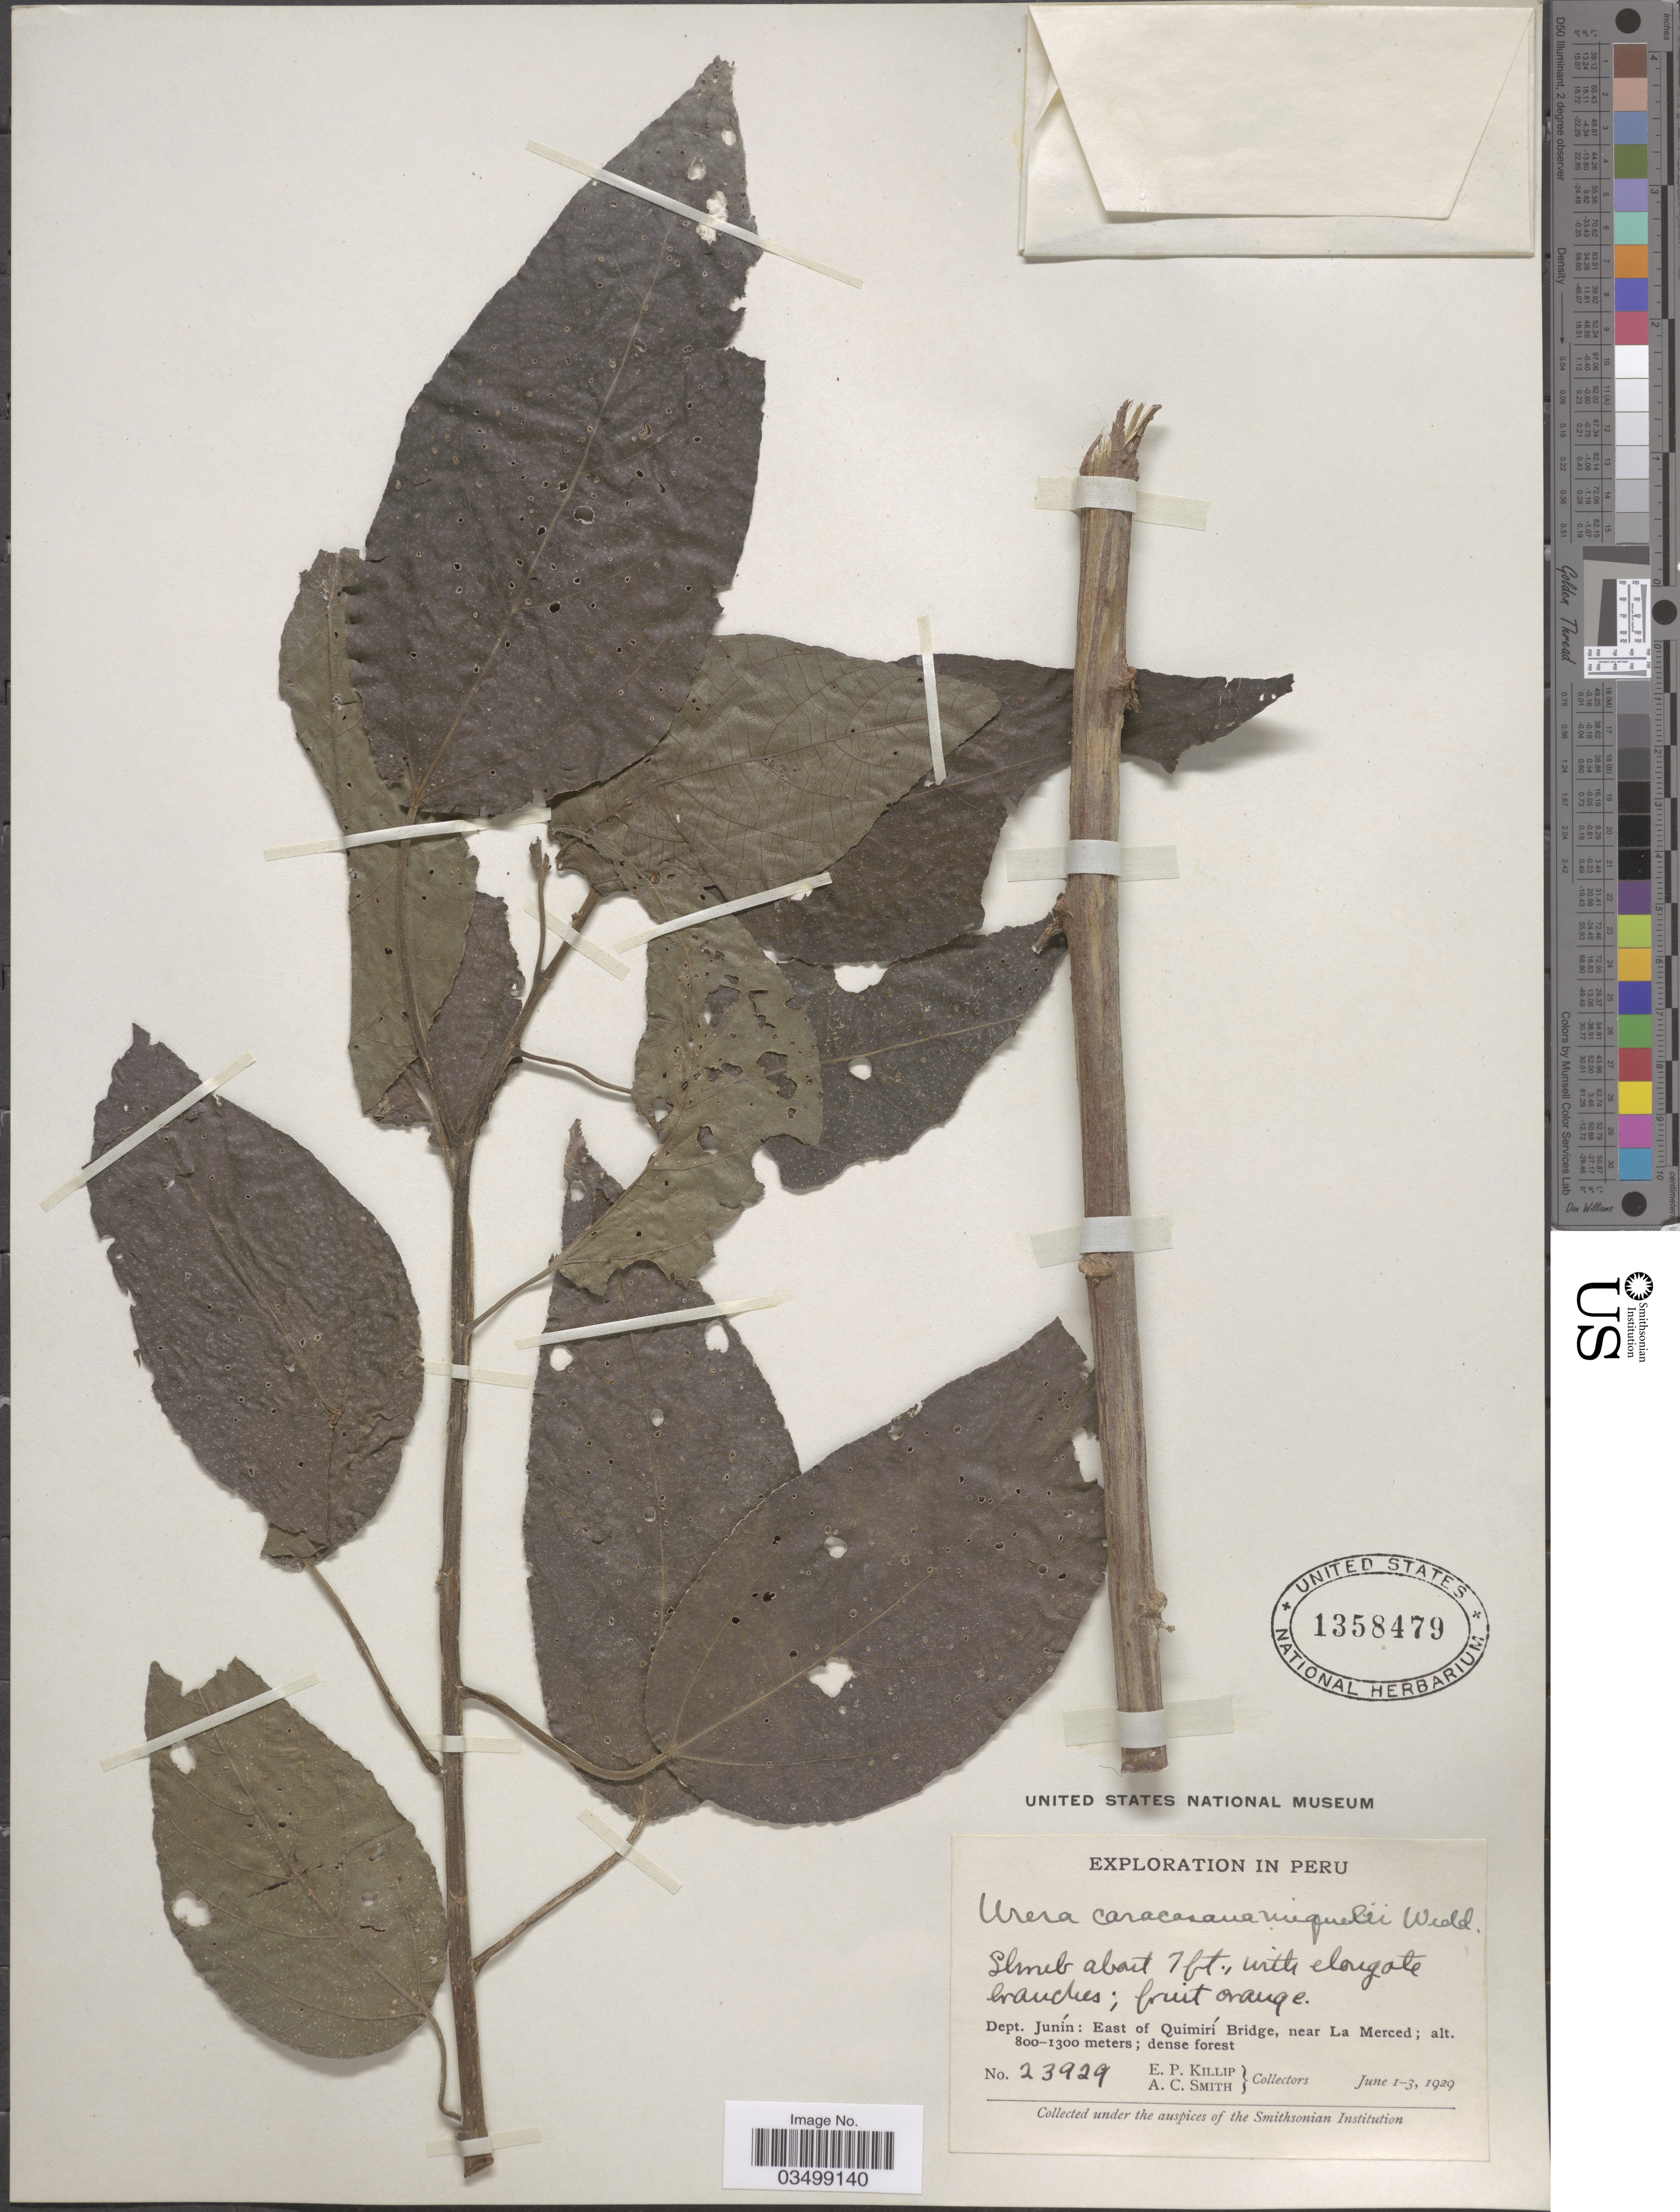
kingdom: Plantae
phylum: Tracheophyta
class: Magnoliopsida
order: Rosales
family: Urticaceae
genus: Urera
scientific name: Urera caracasana var. miquelii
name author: (Wedd.) Wedd.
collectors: E. P. Killip & A. C. Smith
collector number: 23929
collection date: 1929-06-01/1929-06-03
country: Peru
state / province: Junín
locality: Dept. Junín: East of Quimirí Bridge, near La Merced.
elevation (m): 800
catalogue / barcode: US 1358479